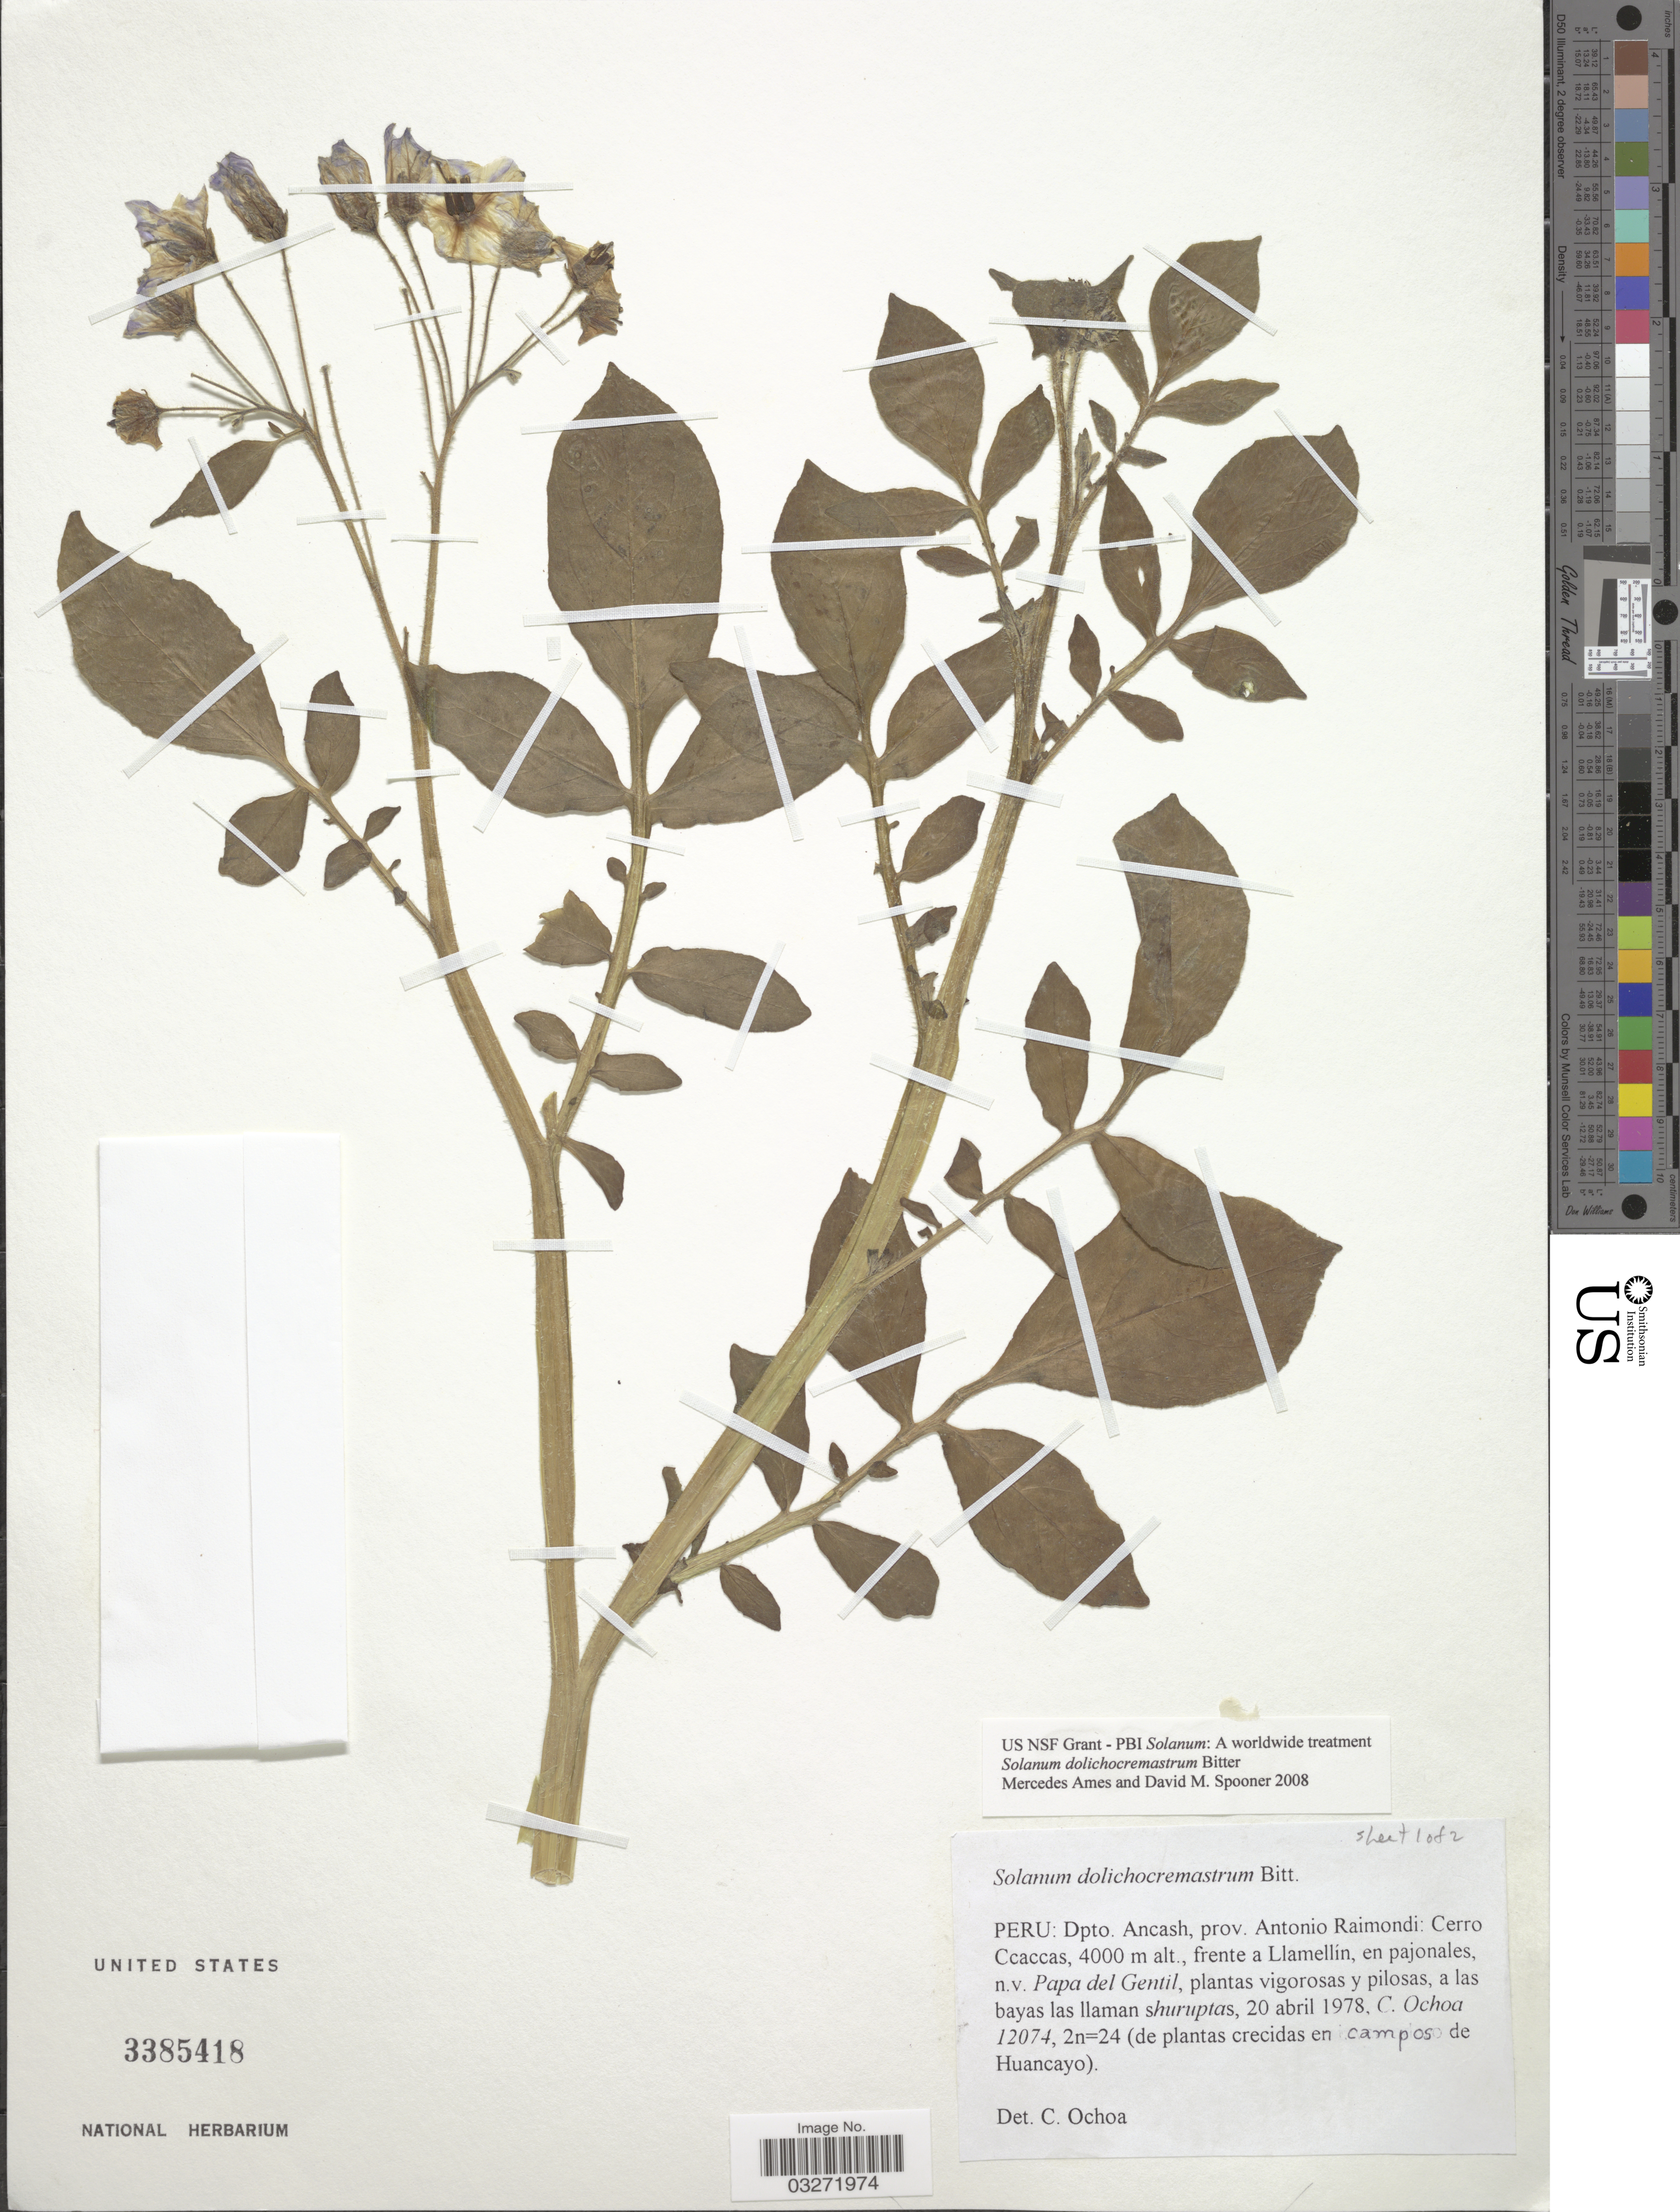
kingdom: Plantae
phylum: Tracheophyta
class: Magnoliopsida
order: Solanales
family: Solanaceae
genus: Solanum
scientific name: Solanum dolichocremastrum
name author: Bitter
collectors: C. Ochoa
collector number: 12074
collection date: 1978-04-20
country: Peru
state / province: Ancash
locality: Dpto. Ancash, prov. Antonio Raimondi: Cerro Ccaccas, frente a Llamellín.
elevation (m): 4000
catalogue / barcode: US 3385418